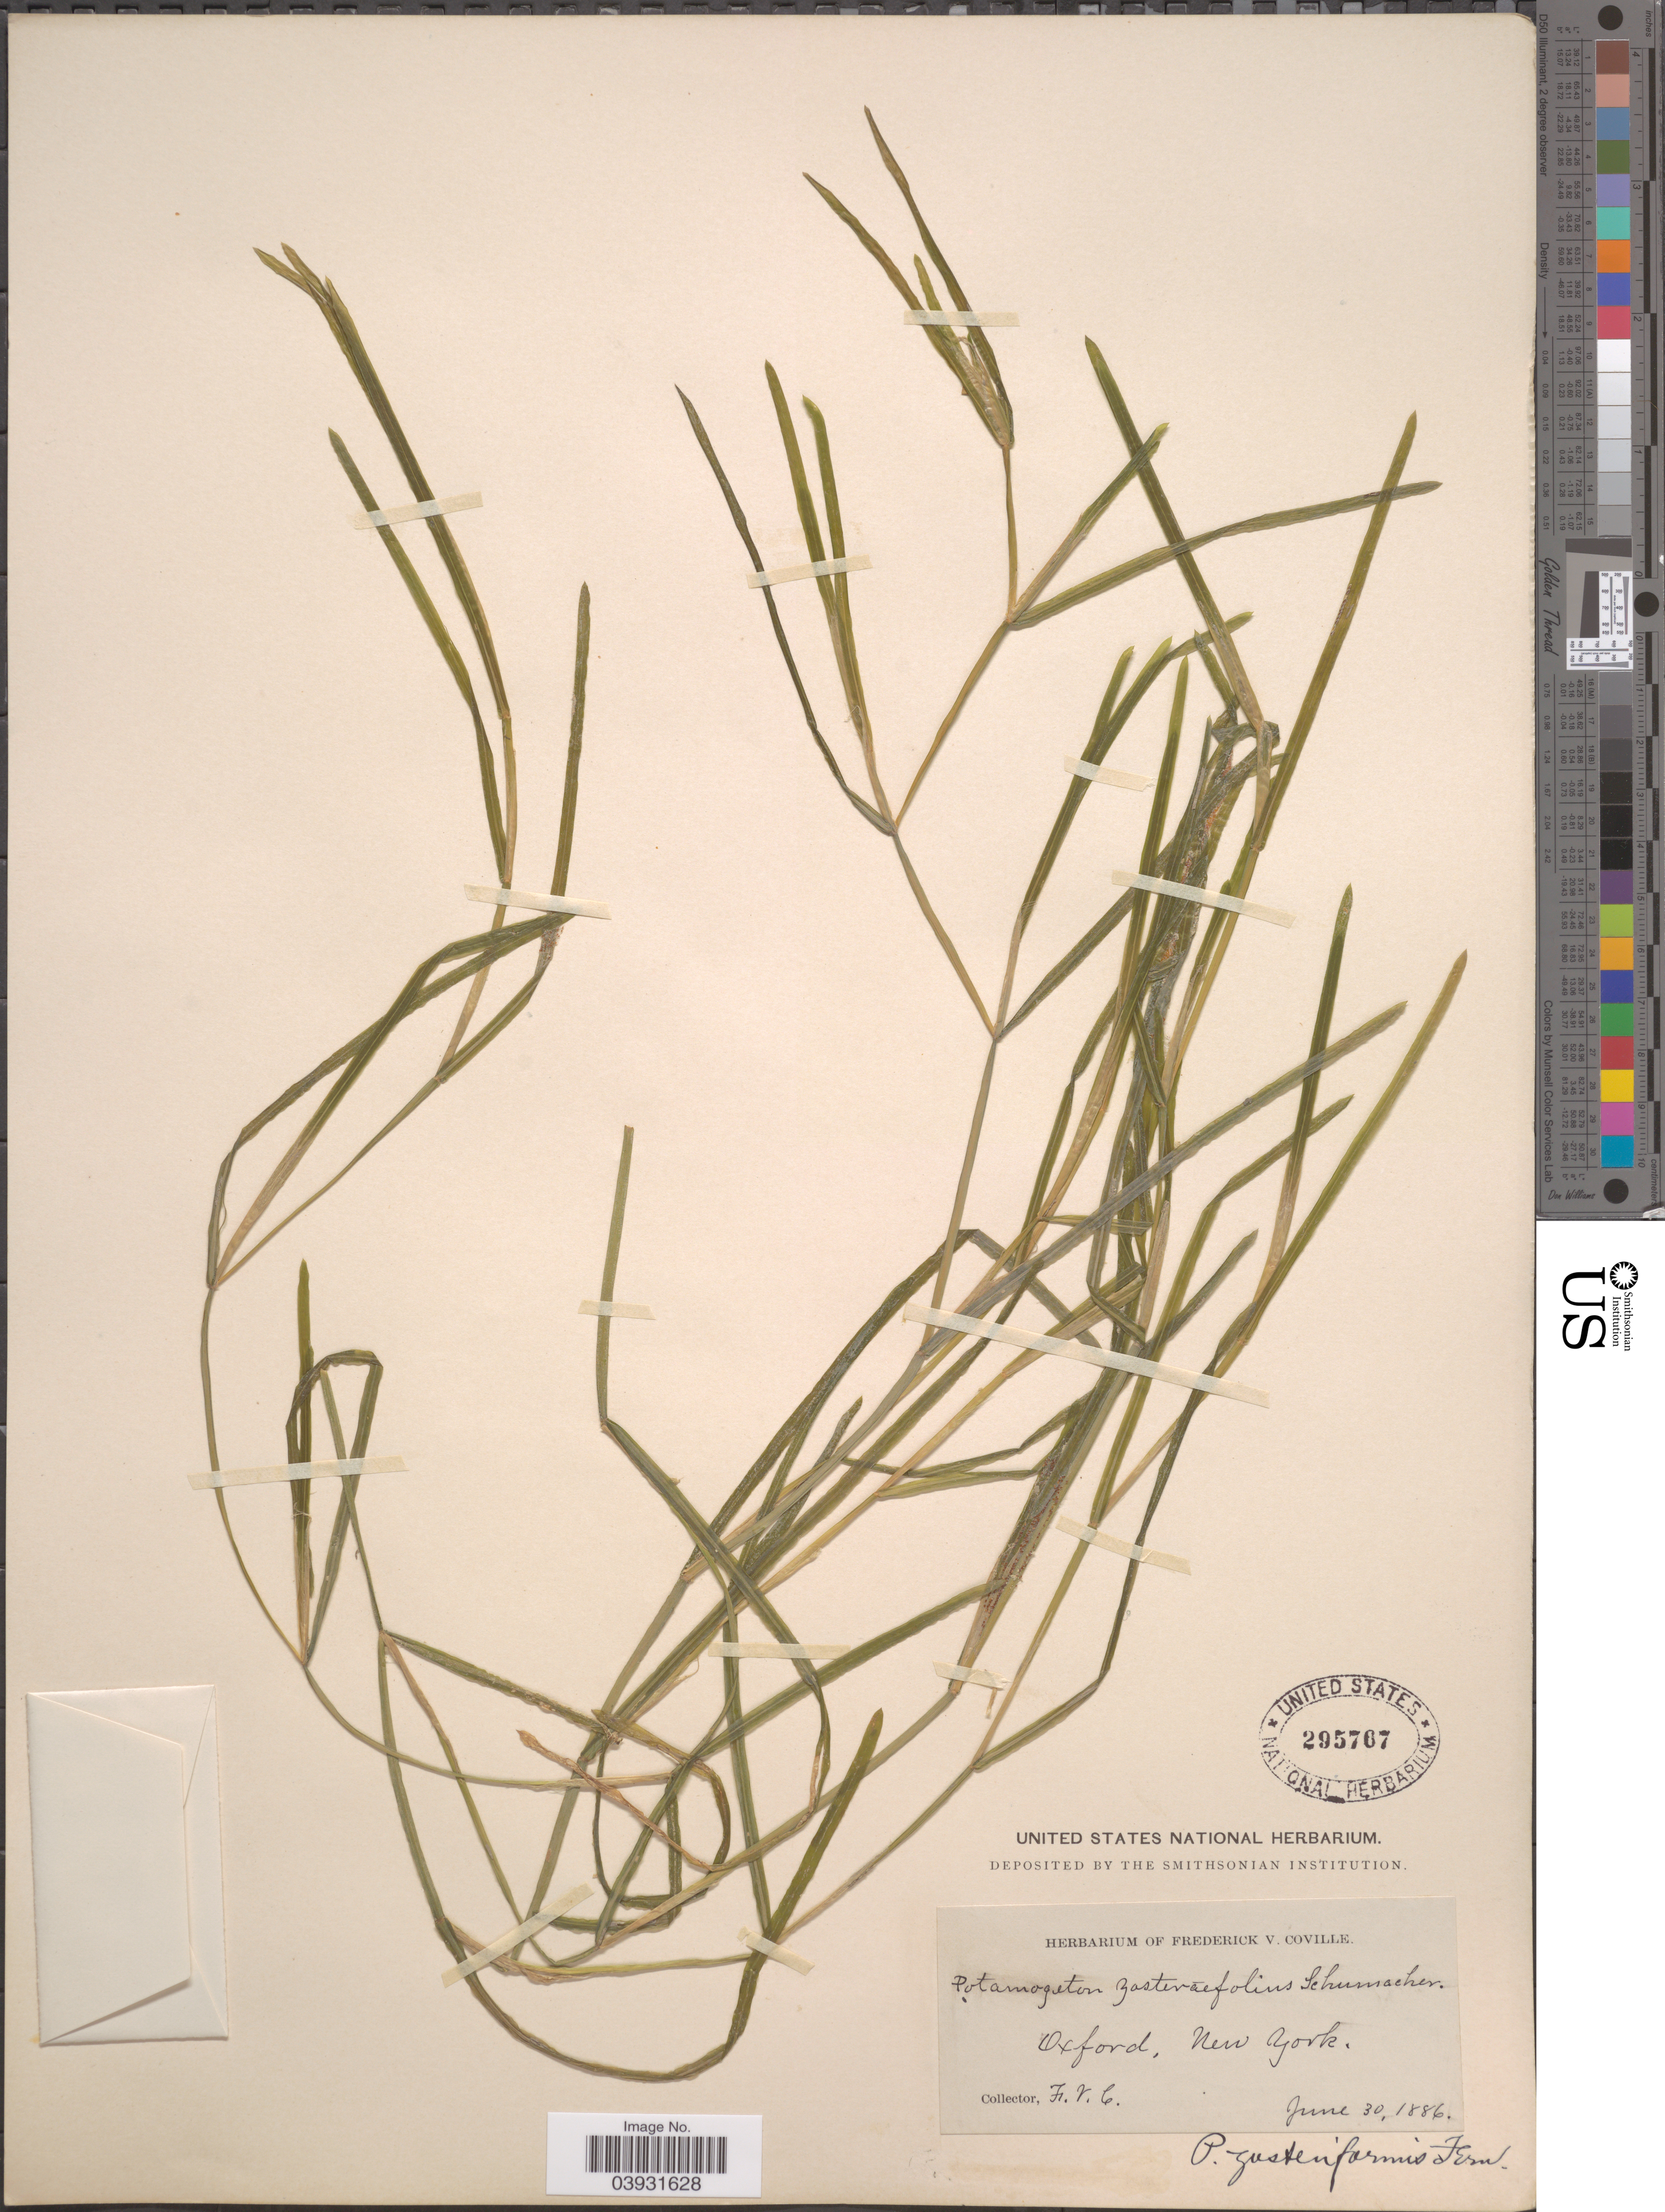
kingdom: Plantae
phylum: Tracheophyta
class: Liliopsida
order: Alismatales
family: Potamogetonaceae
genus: Potamogeton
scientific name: Potamogeton zosterifolius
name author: Schumach.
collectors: F. V. Coville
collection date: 1886-06-30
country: United States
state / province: New York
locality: Oxford.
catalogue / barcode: US 295767